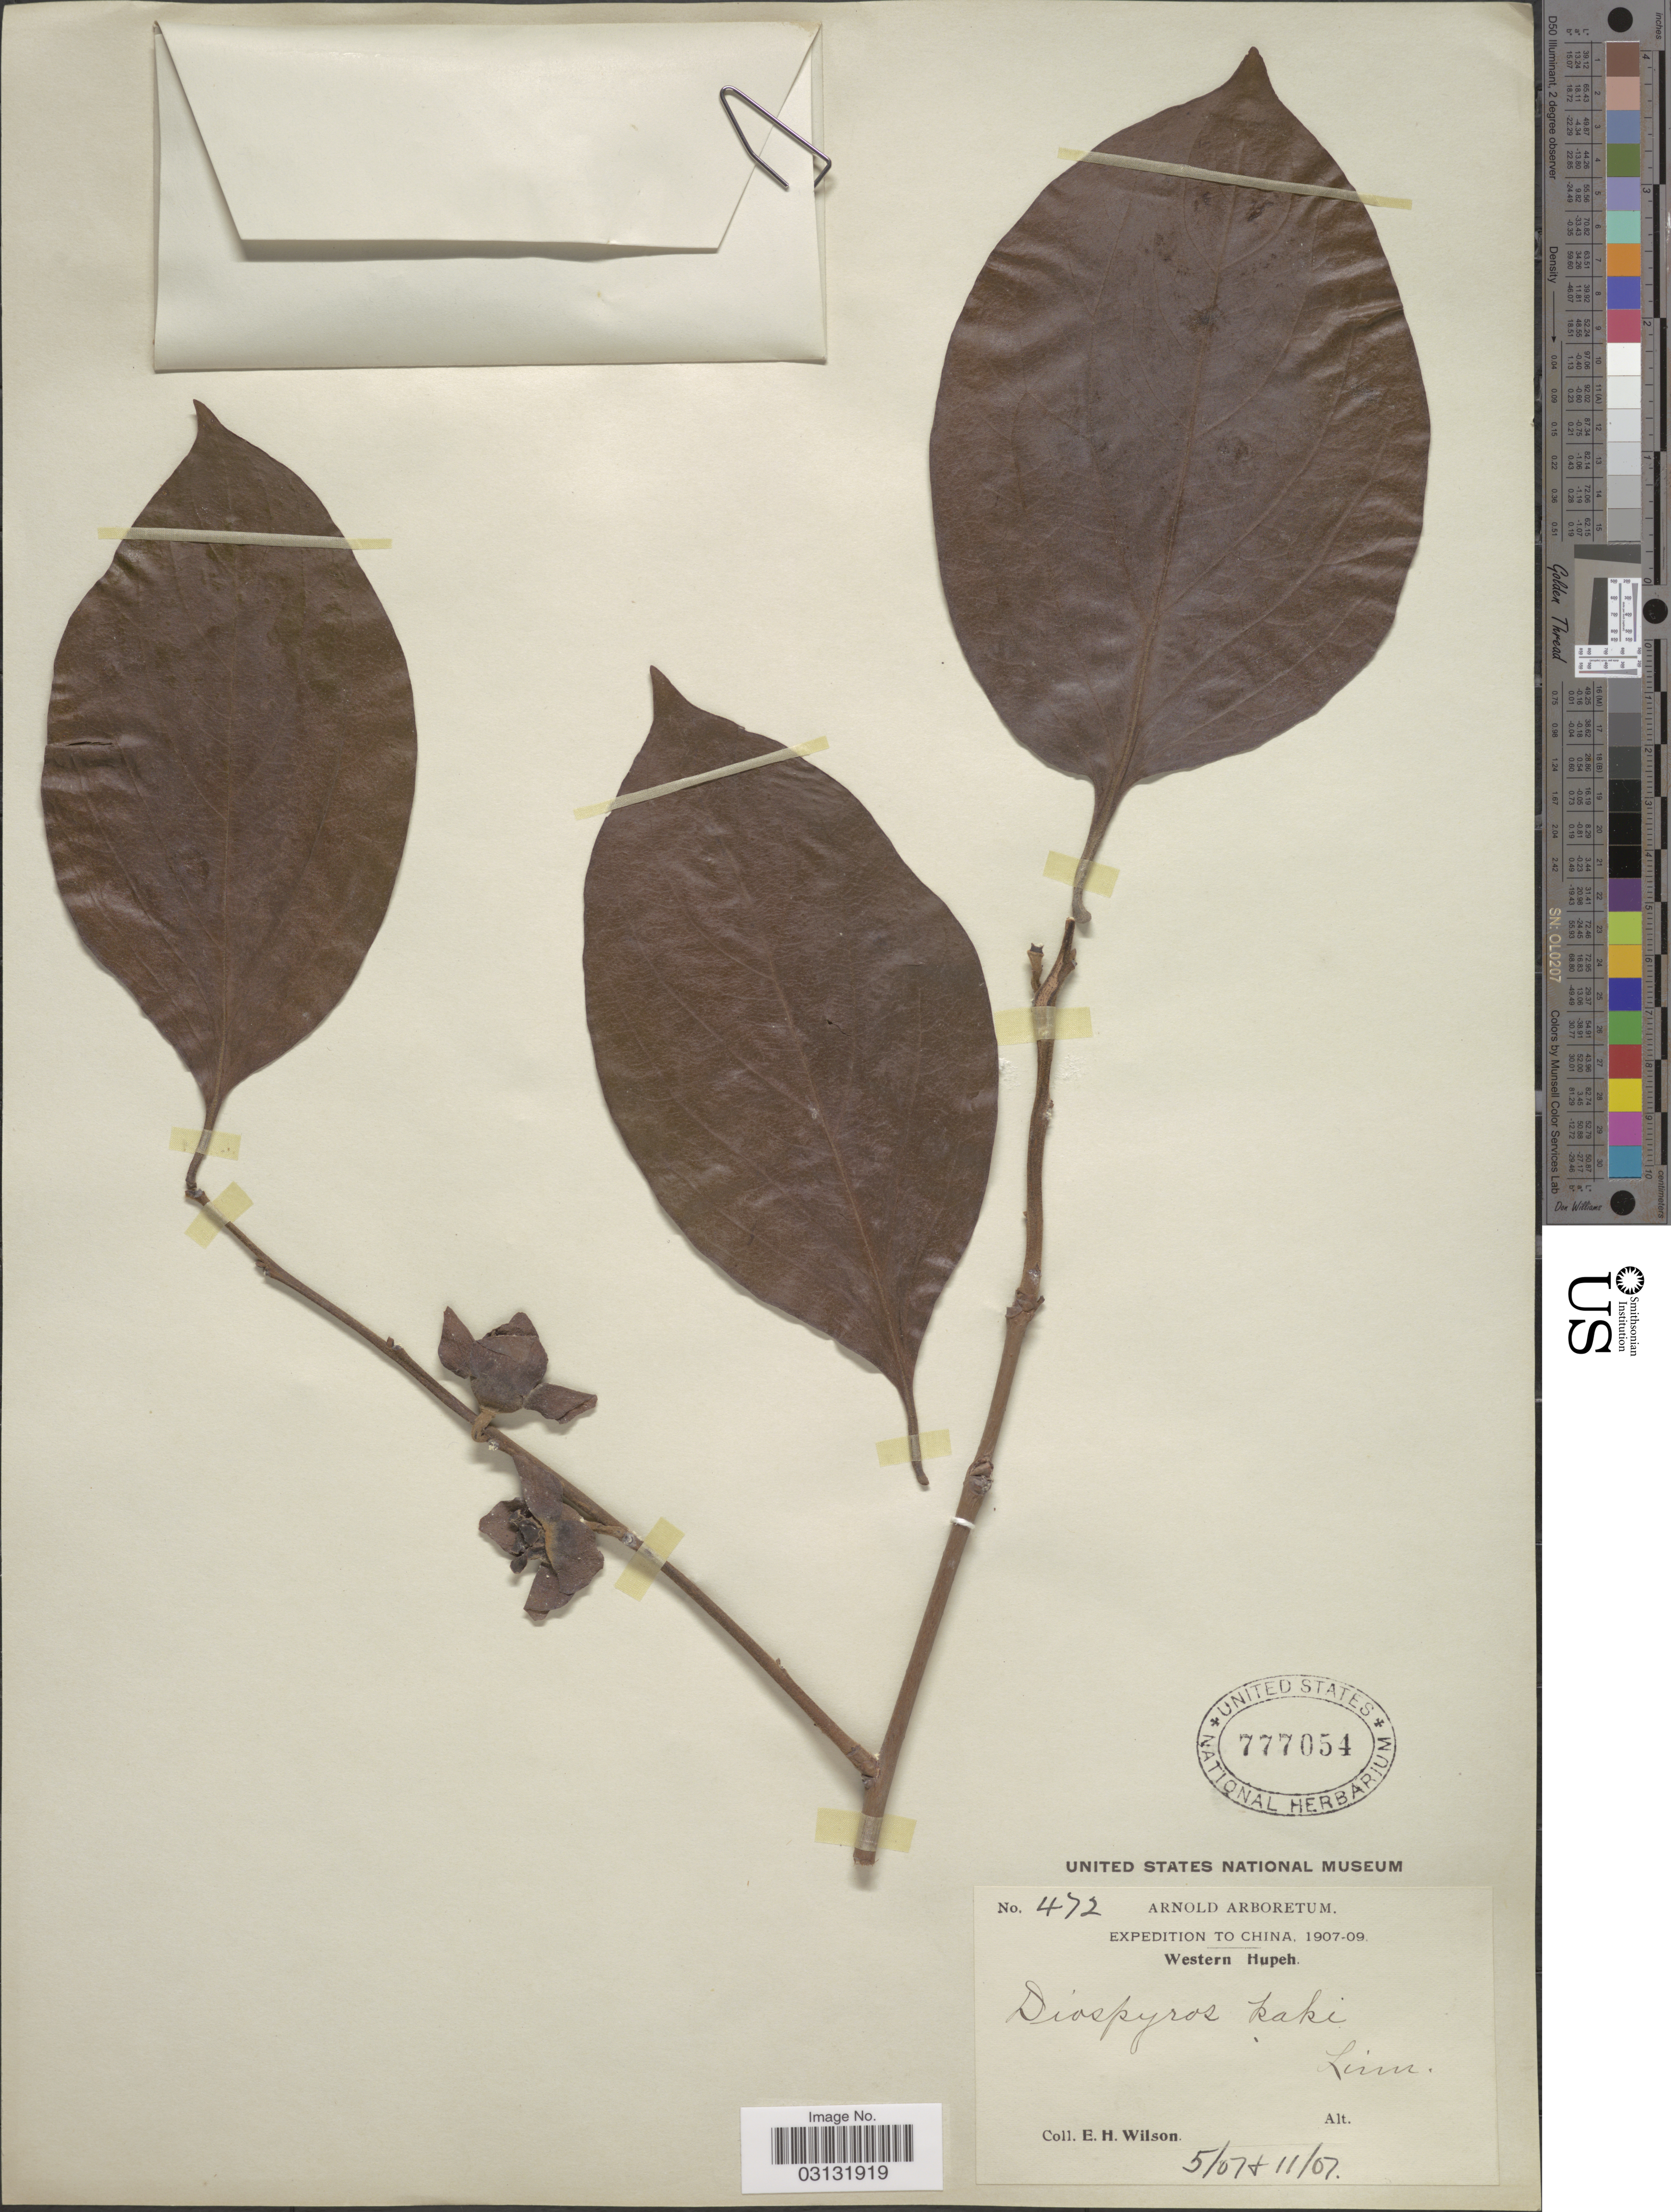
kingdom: Plantae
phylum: Tracheophyta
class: Magnoliopsida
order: Ericales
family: Ebenaceae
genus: Diospyros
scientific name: Diospyros kaki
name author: Thunb.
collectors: E. Wilson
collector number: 472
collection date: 1907-05/1907-11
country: China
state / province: Hubei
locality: Western Hupeh.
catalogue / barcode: US 777054